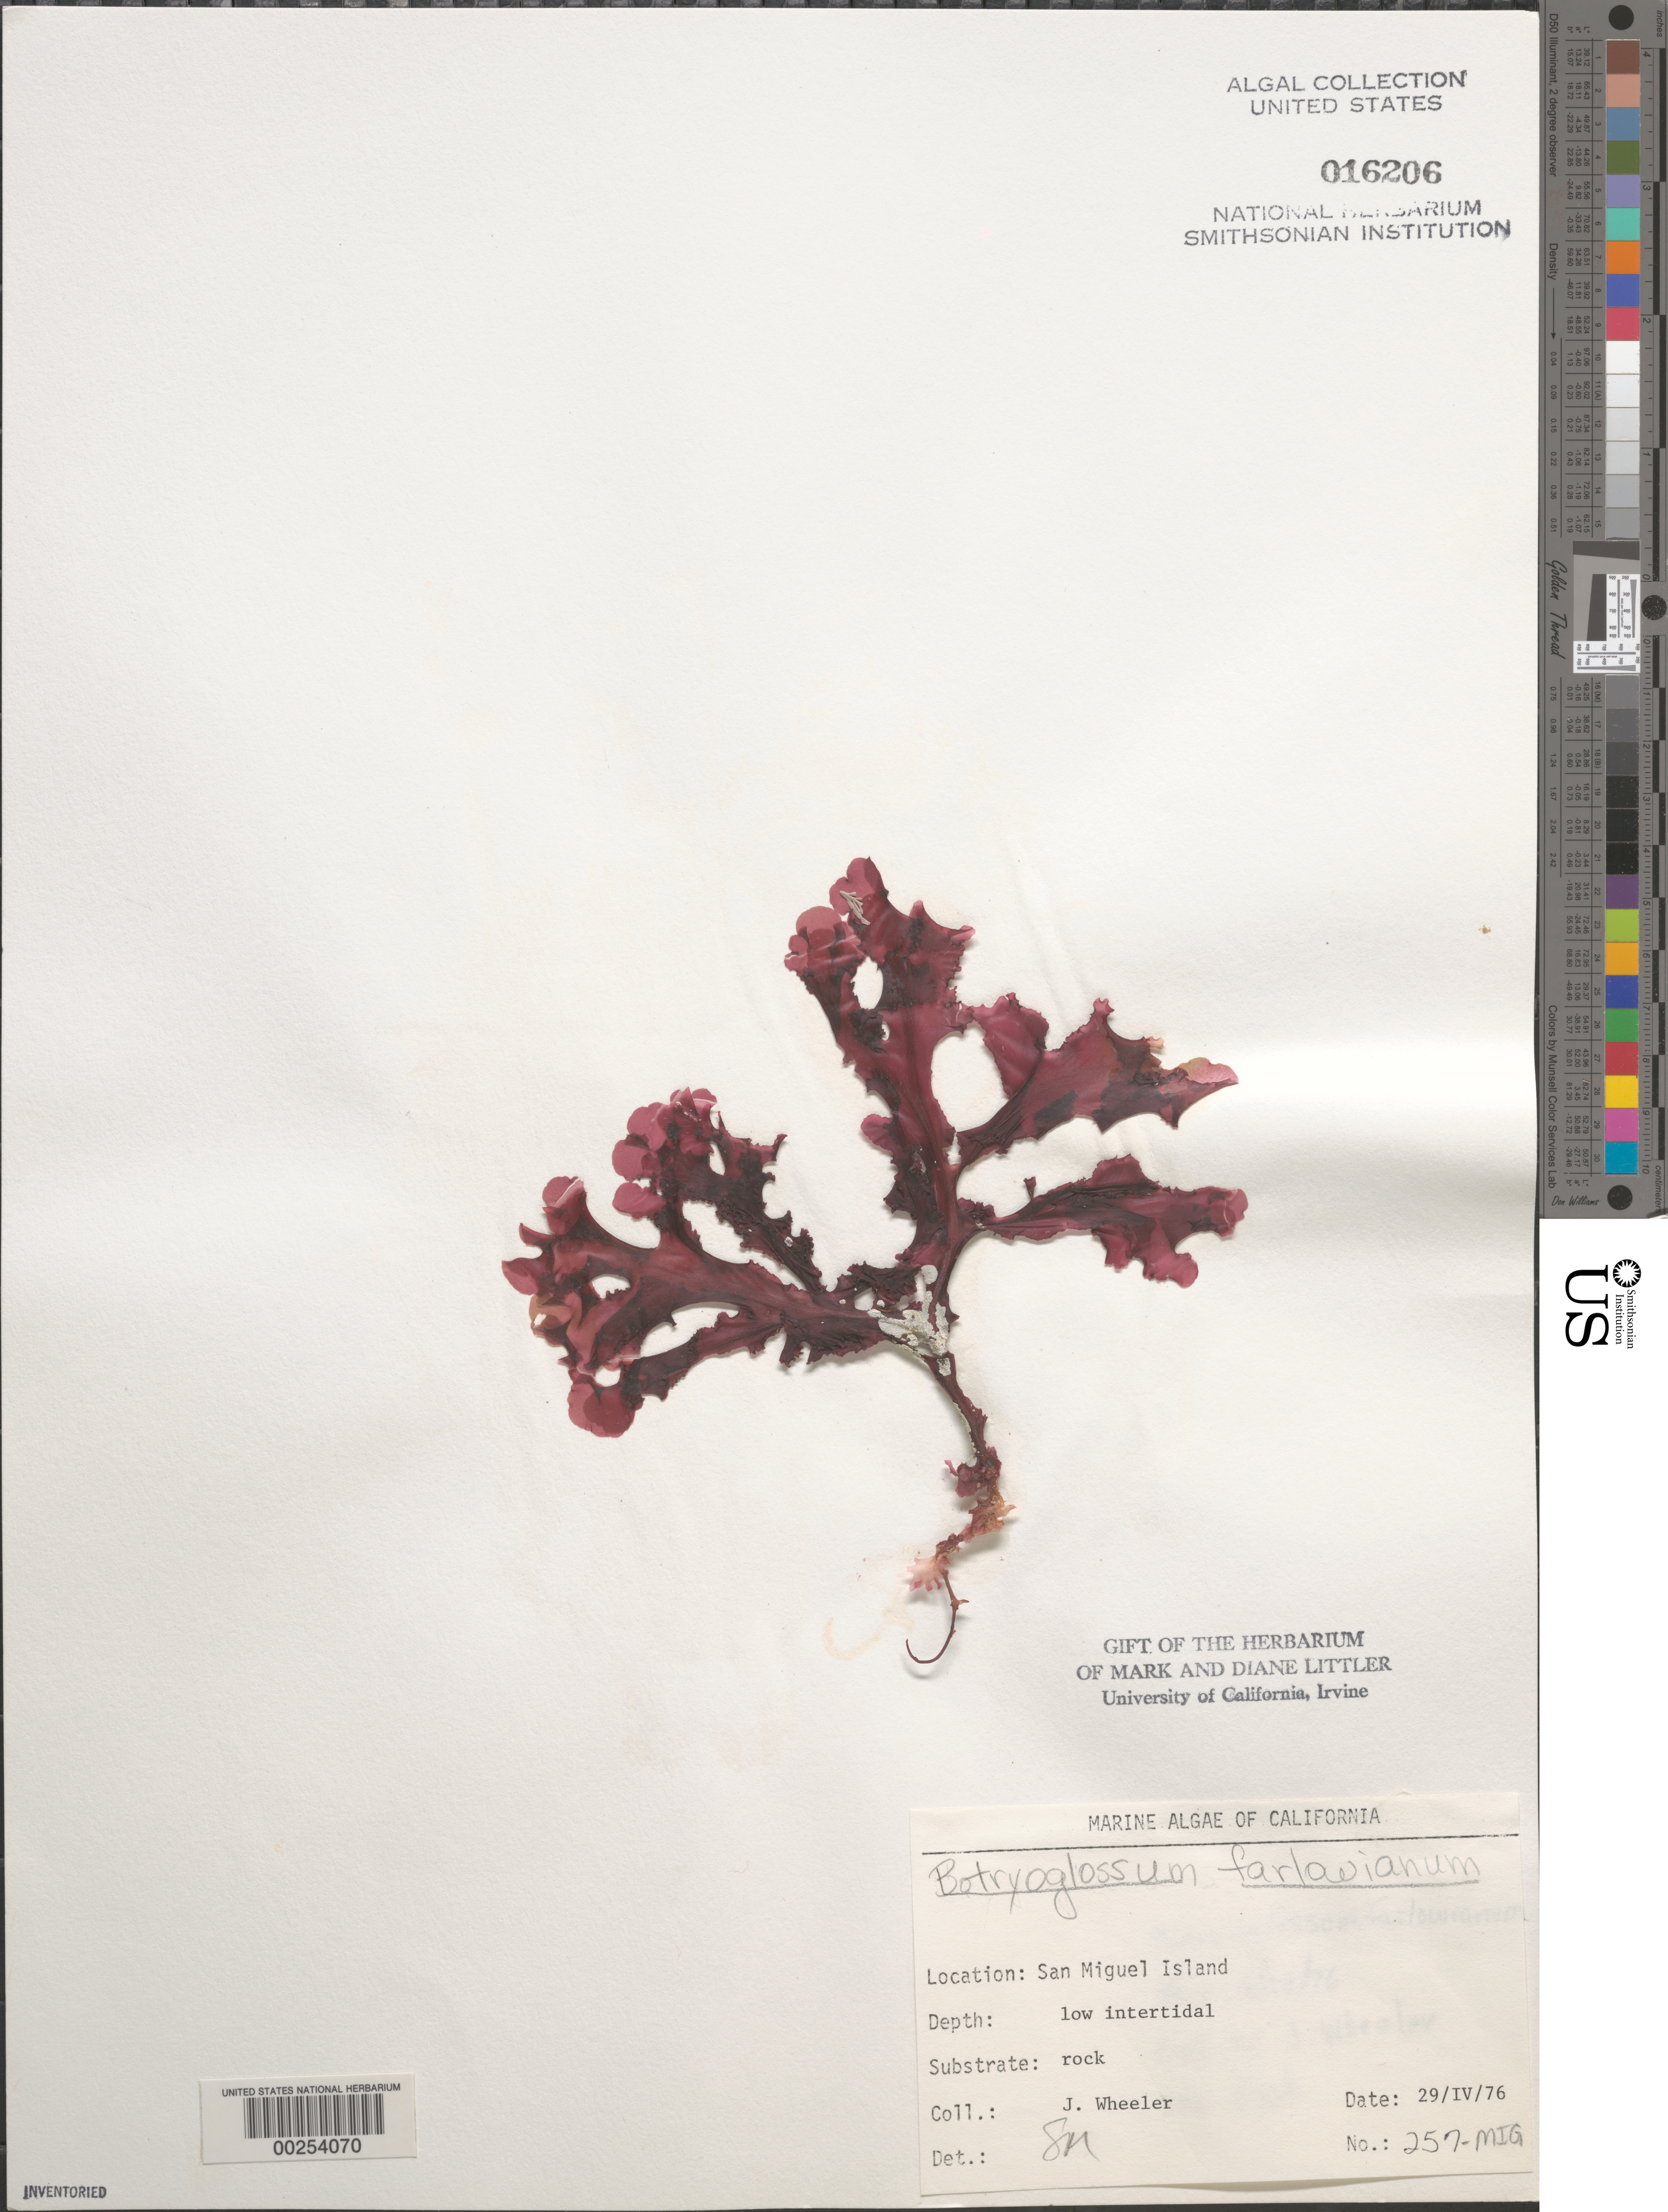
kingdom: Plantae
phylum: Rhodophyta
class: Florideophyceae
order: Ceramiales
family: Delesseriaceae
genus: Botryoglossum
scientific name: Botryoglossum farlowianum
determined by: Murray, S. N.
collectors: J. L. Wheeler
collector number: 257-mig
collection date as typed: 29 Apr 1976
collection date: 1976-04-29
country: United States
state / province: California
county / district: Santa Barbara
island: San Miguel Island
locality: Cuyler Harbor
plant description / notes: BLM-SOCALBIGHT Rocky Intertidal Survey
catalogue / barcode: US 16206